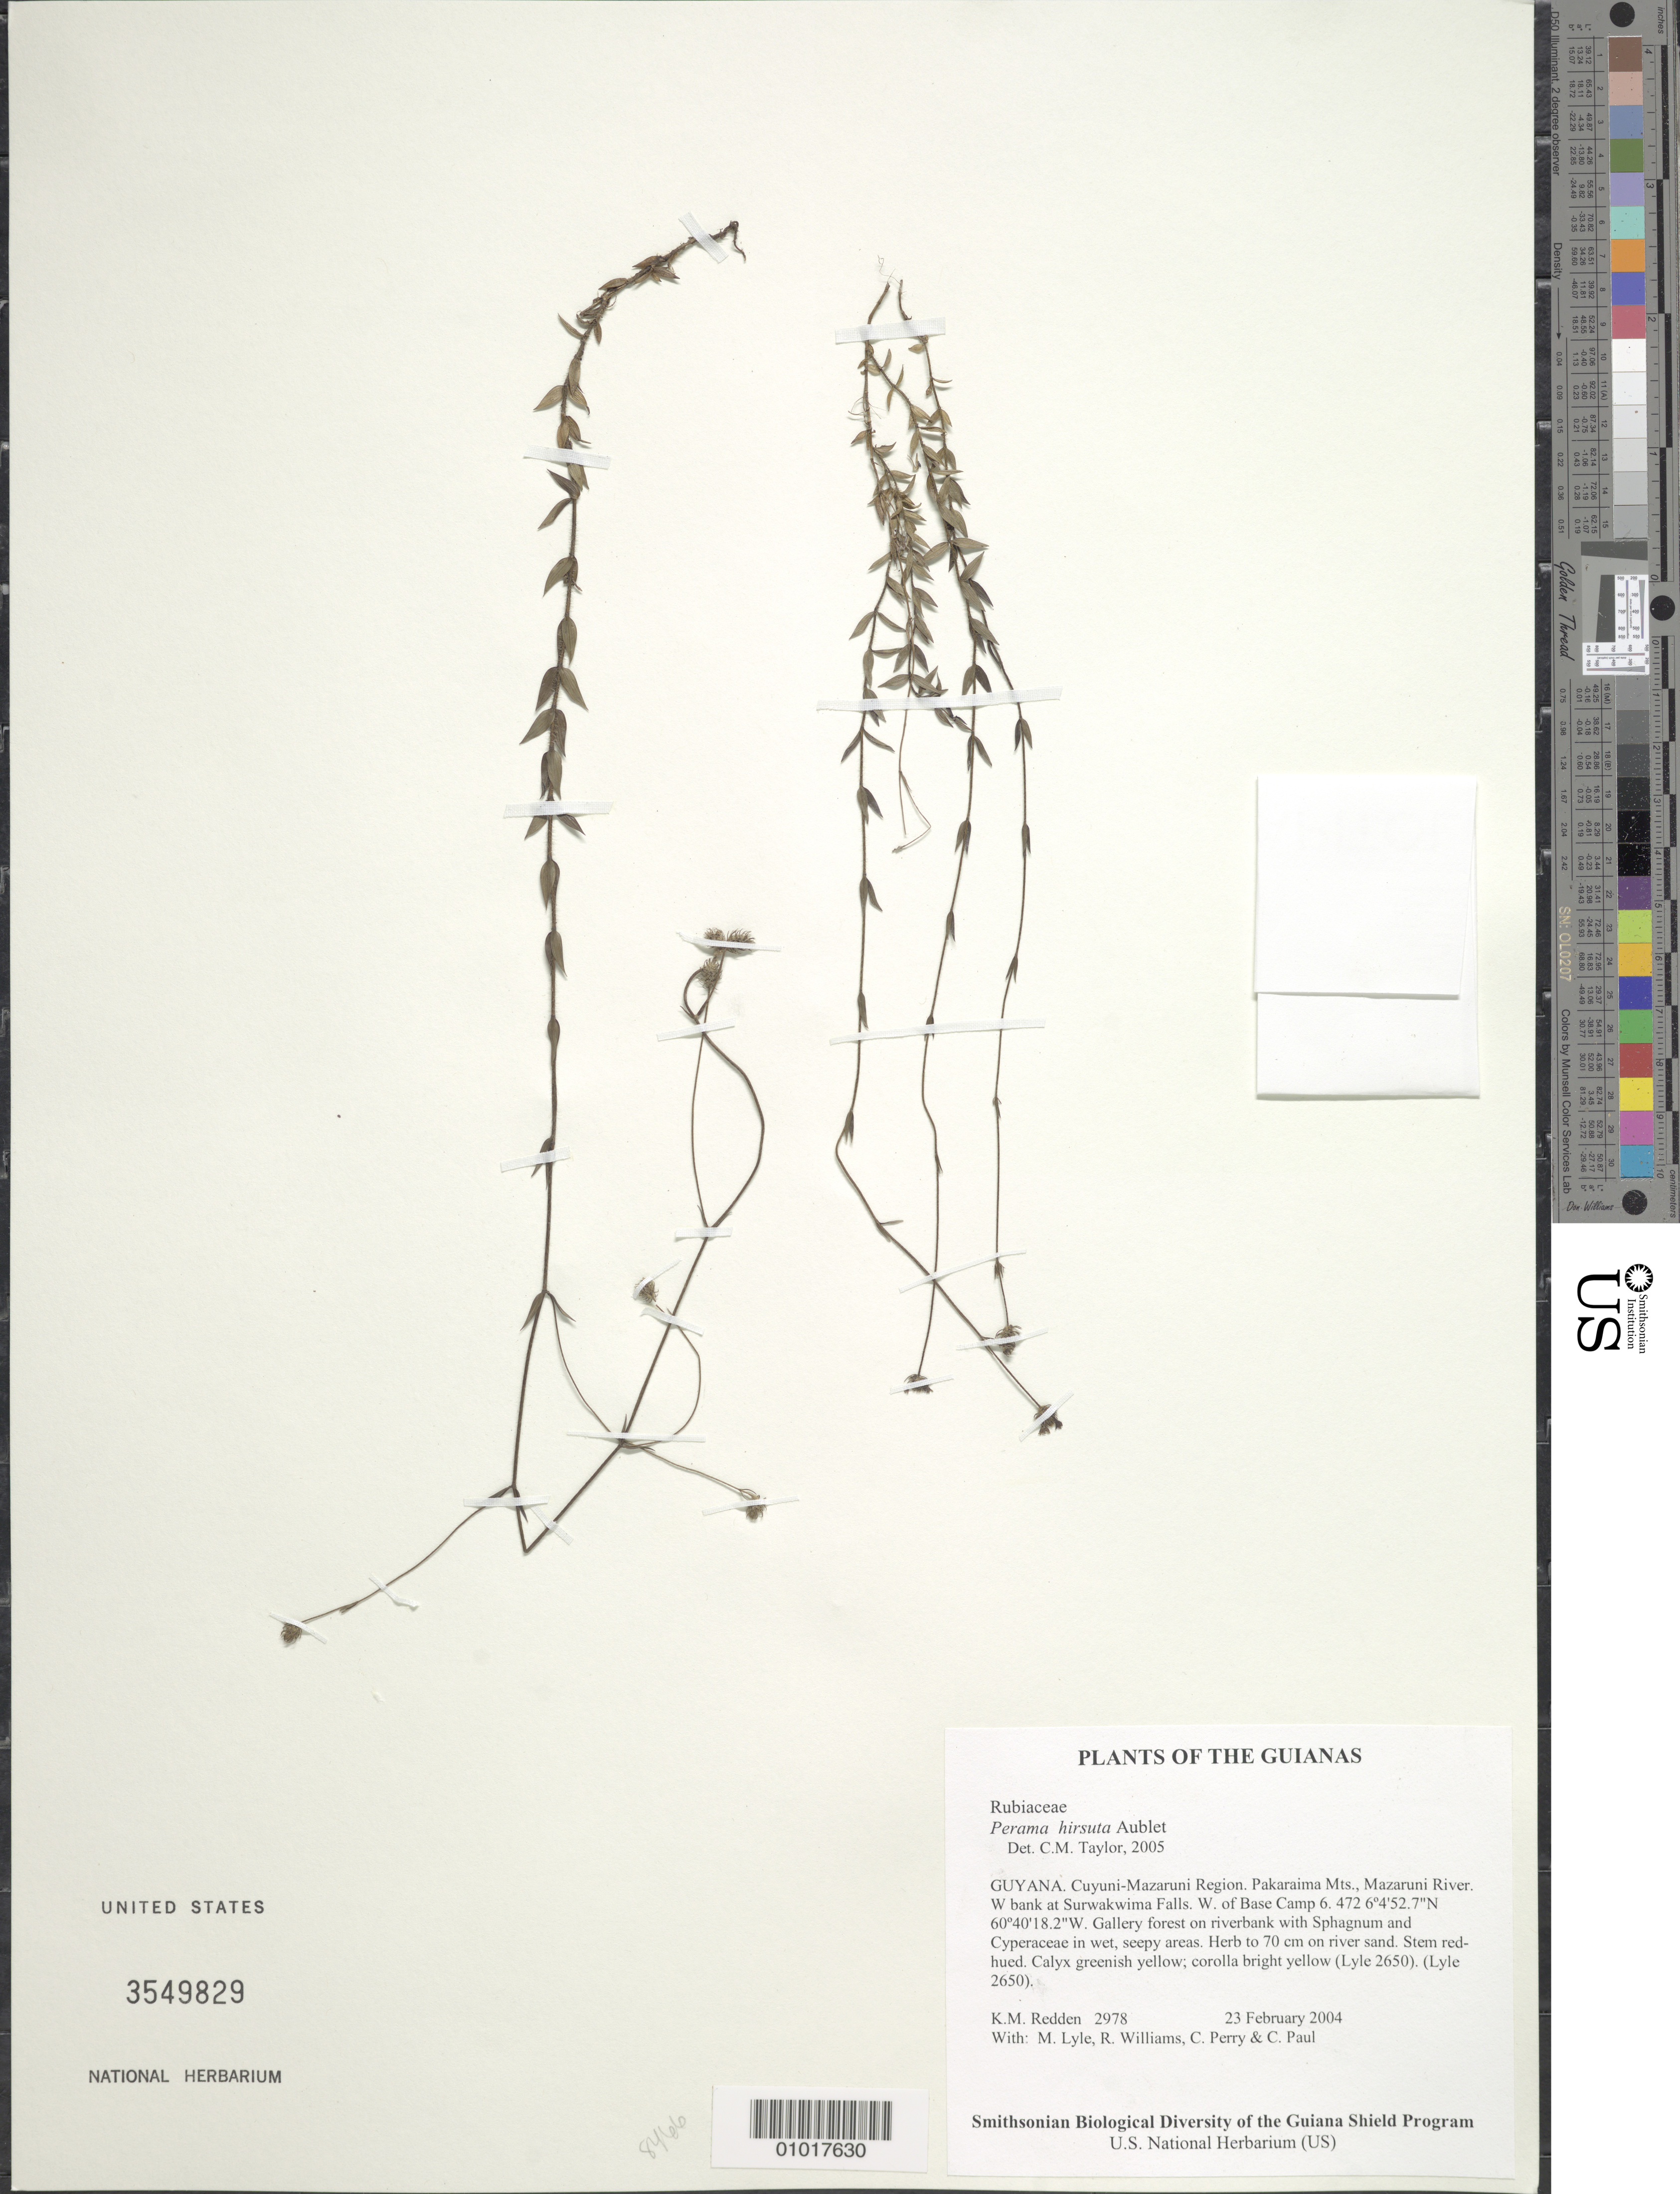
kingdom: Plantae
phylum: Tracheophyta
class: Magnoliopsida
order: Gentianales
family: Rubiaceae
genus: Perama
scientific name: Perama hirsuta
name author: Aubl.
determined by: Taylor, Charlotte M.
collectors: K. M. Redden, M. Lyle, R. Williams, C. Perry & C. Paul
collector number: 2978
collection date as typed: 23 February 2004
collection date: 2004-02-23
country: Guyana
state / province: Cuyuni-Mazaruni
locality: Pakaraima Mts., Mazaruni River. W bank at Surwakwima Falls. W. of Base Camp 6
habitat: Gallery forest on riverbank with Sphagnum and Cyperaceae in wet, seepy areas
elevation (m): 472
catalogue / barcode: US 3549829